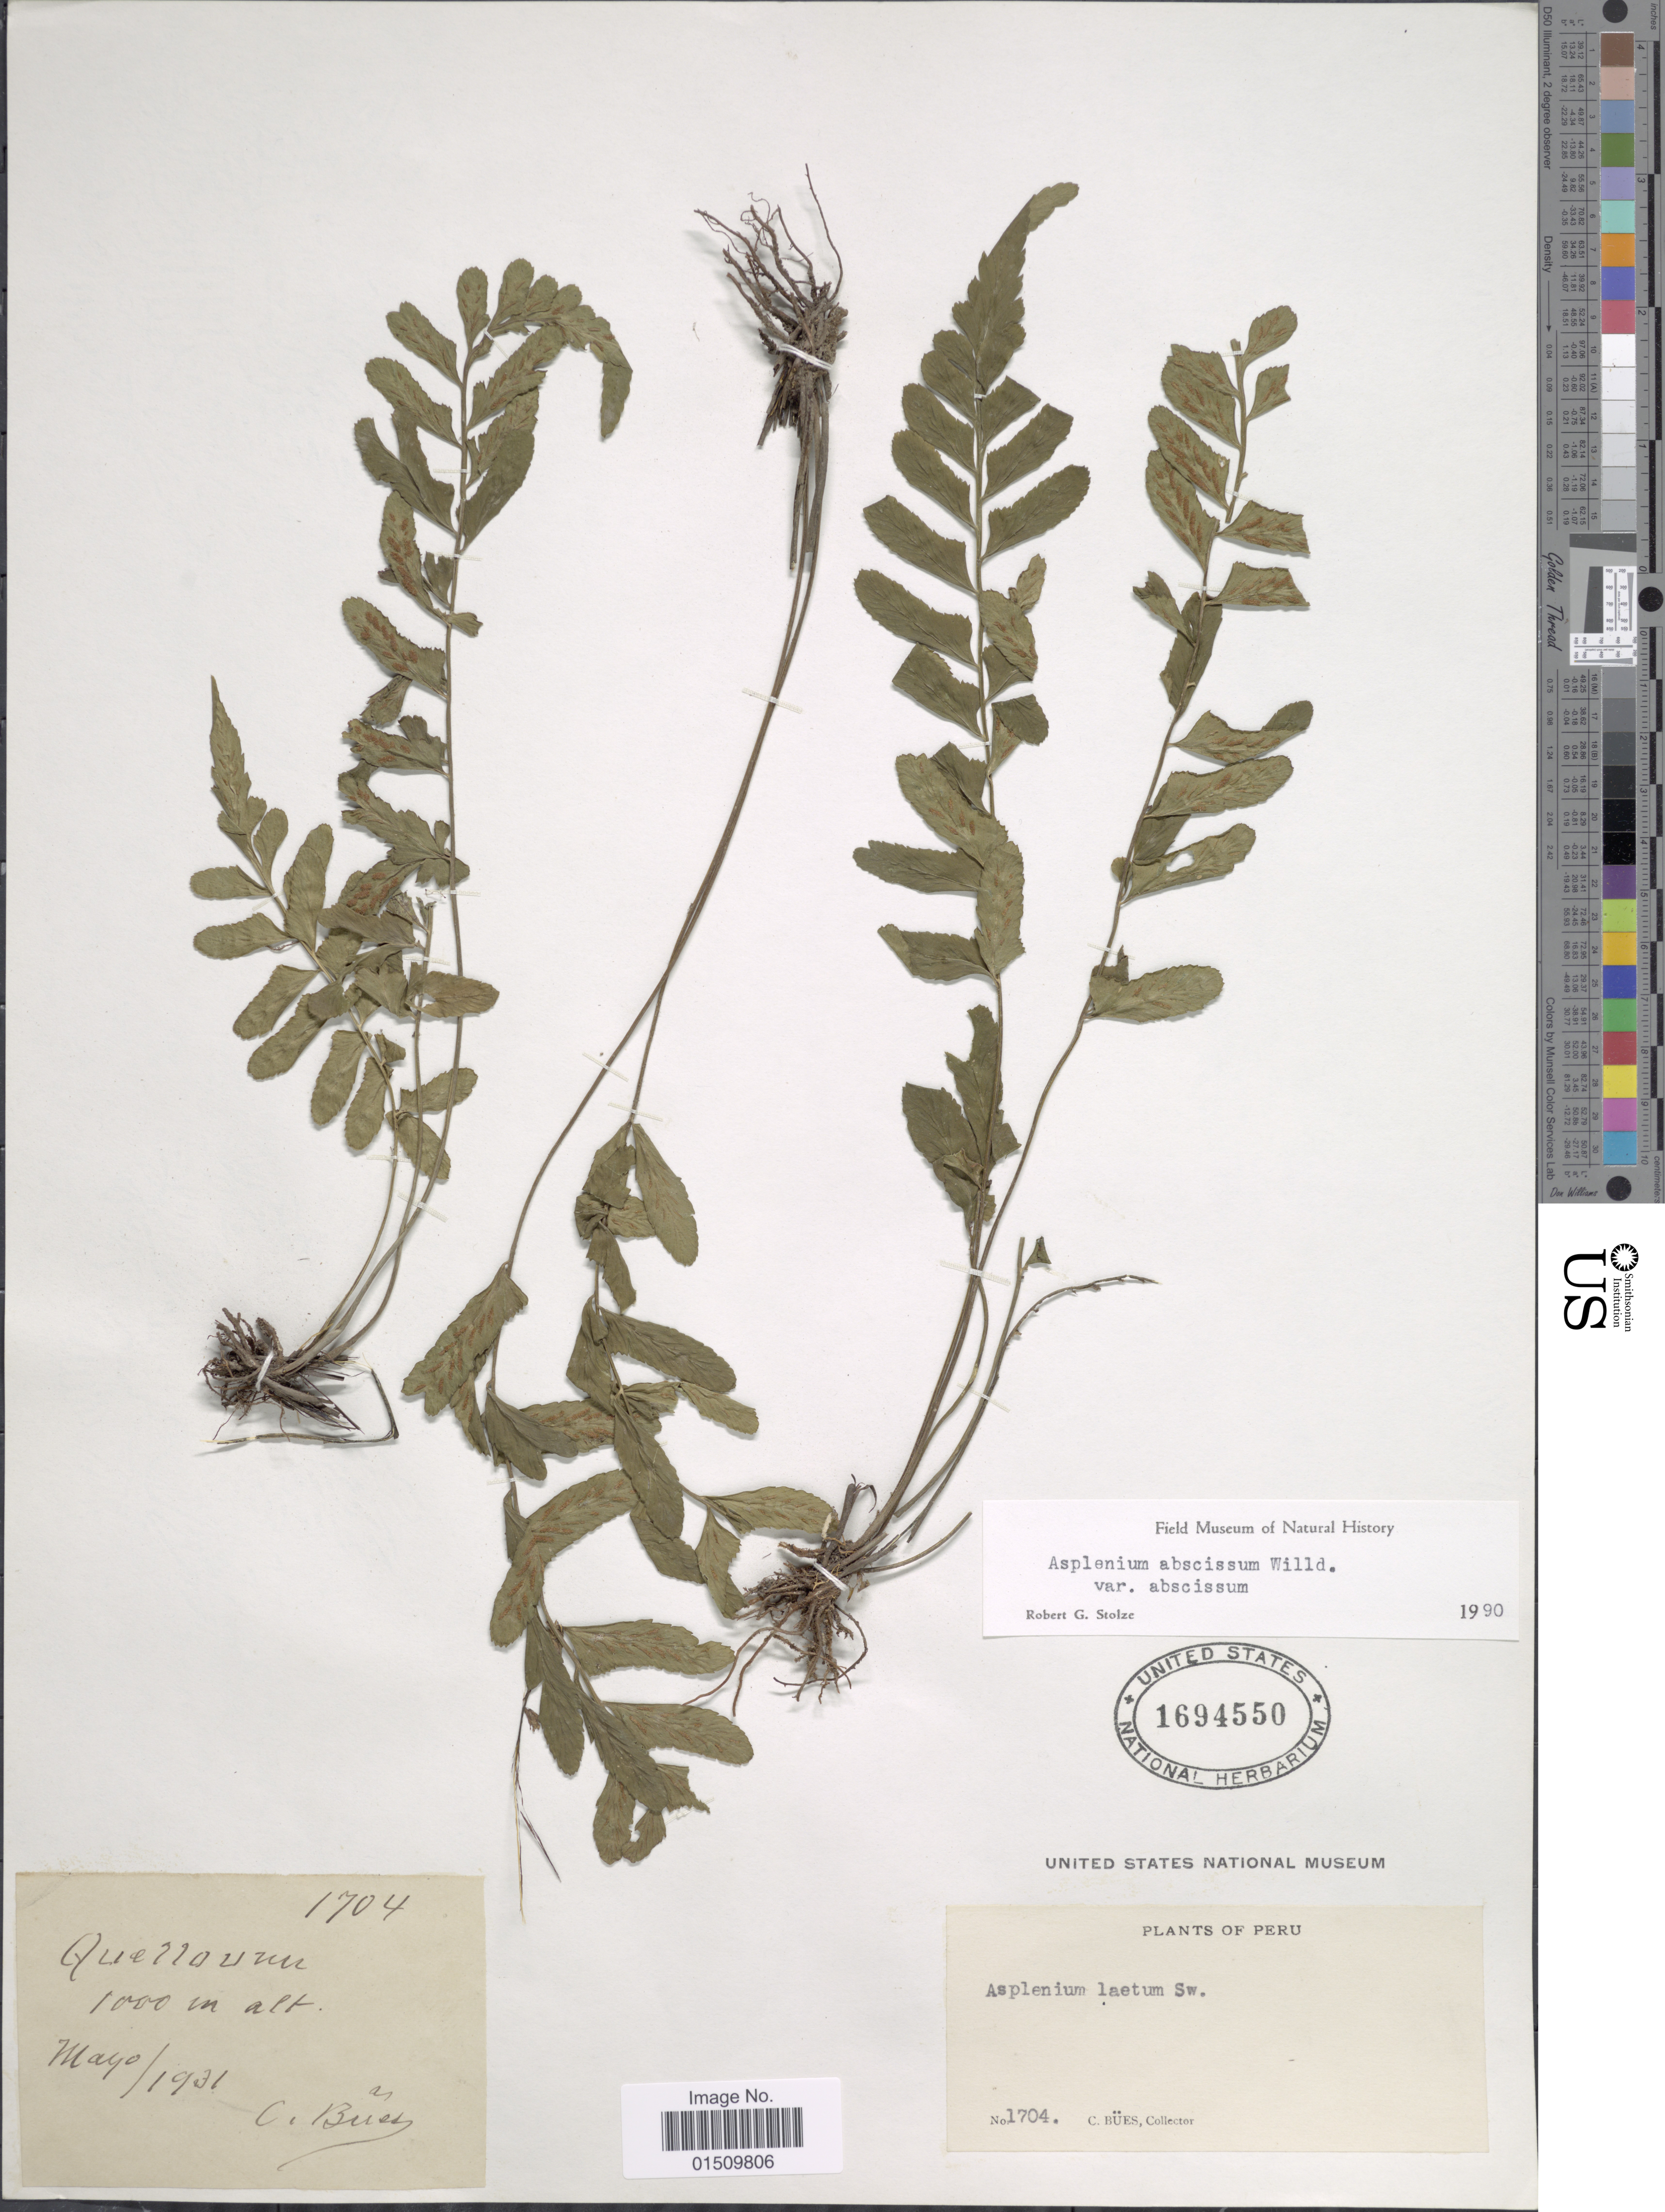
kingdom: Plantae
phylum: Tracheophyta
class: Polypodiopsida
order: Polypodiales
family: Aspleniaceae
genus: Asplenium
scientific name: Asplenium abscissum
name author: Willd.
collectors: C. Bues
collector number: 1704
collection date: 1931-05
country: Peru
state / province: Cusco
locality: Quellouno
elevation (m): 1000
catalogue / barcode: US 1694550